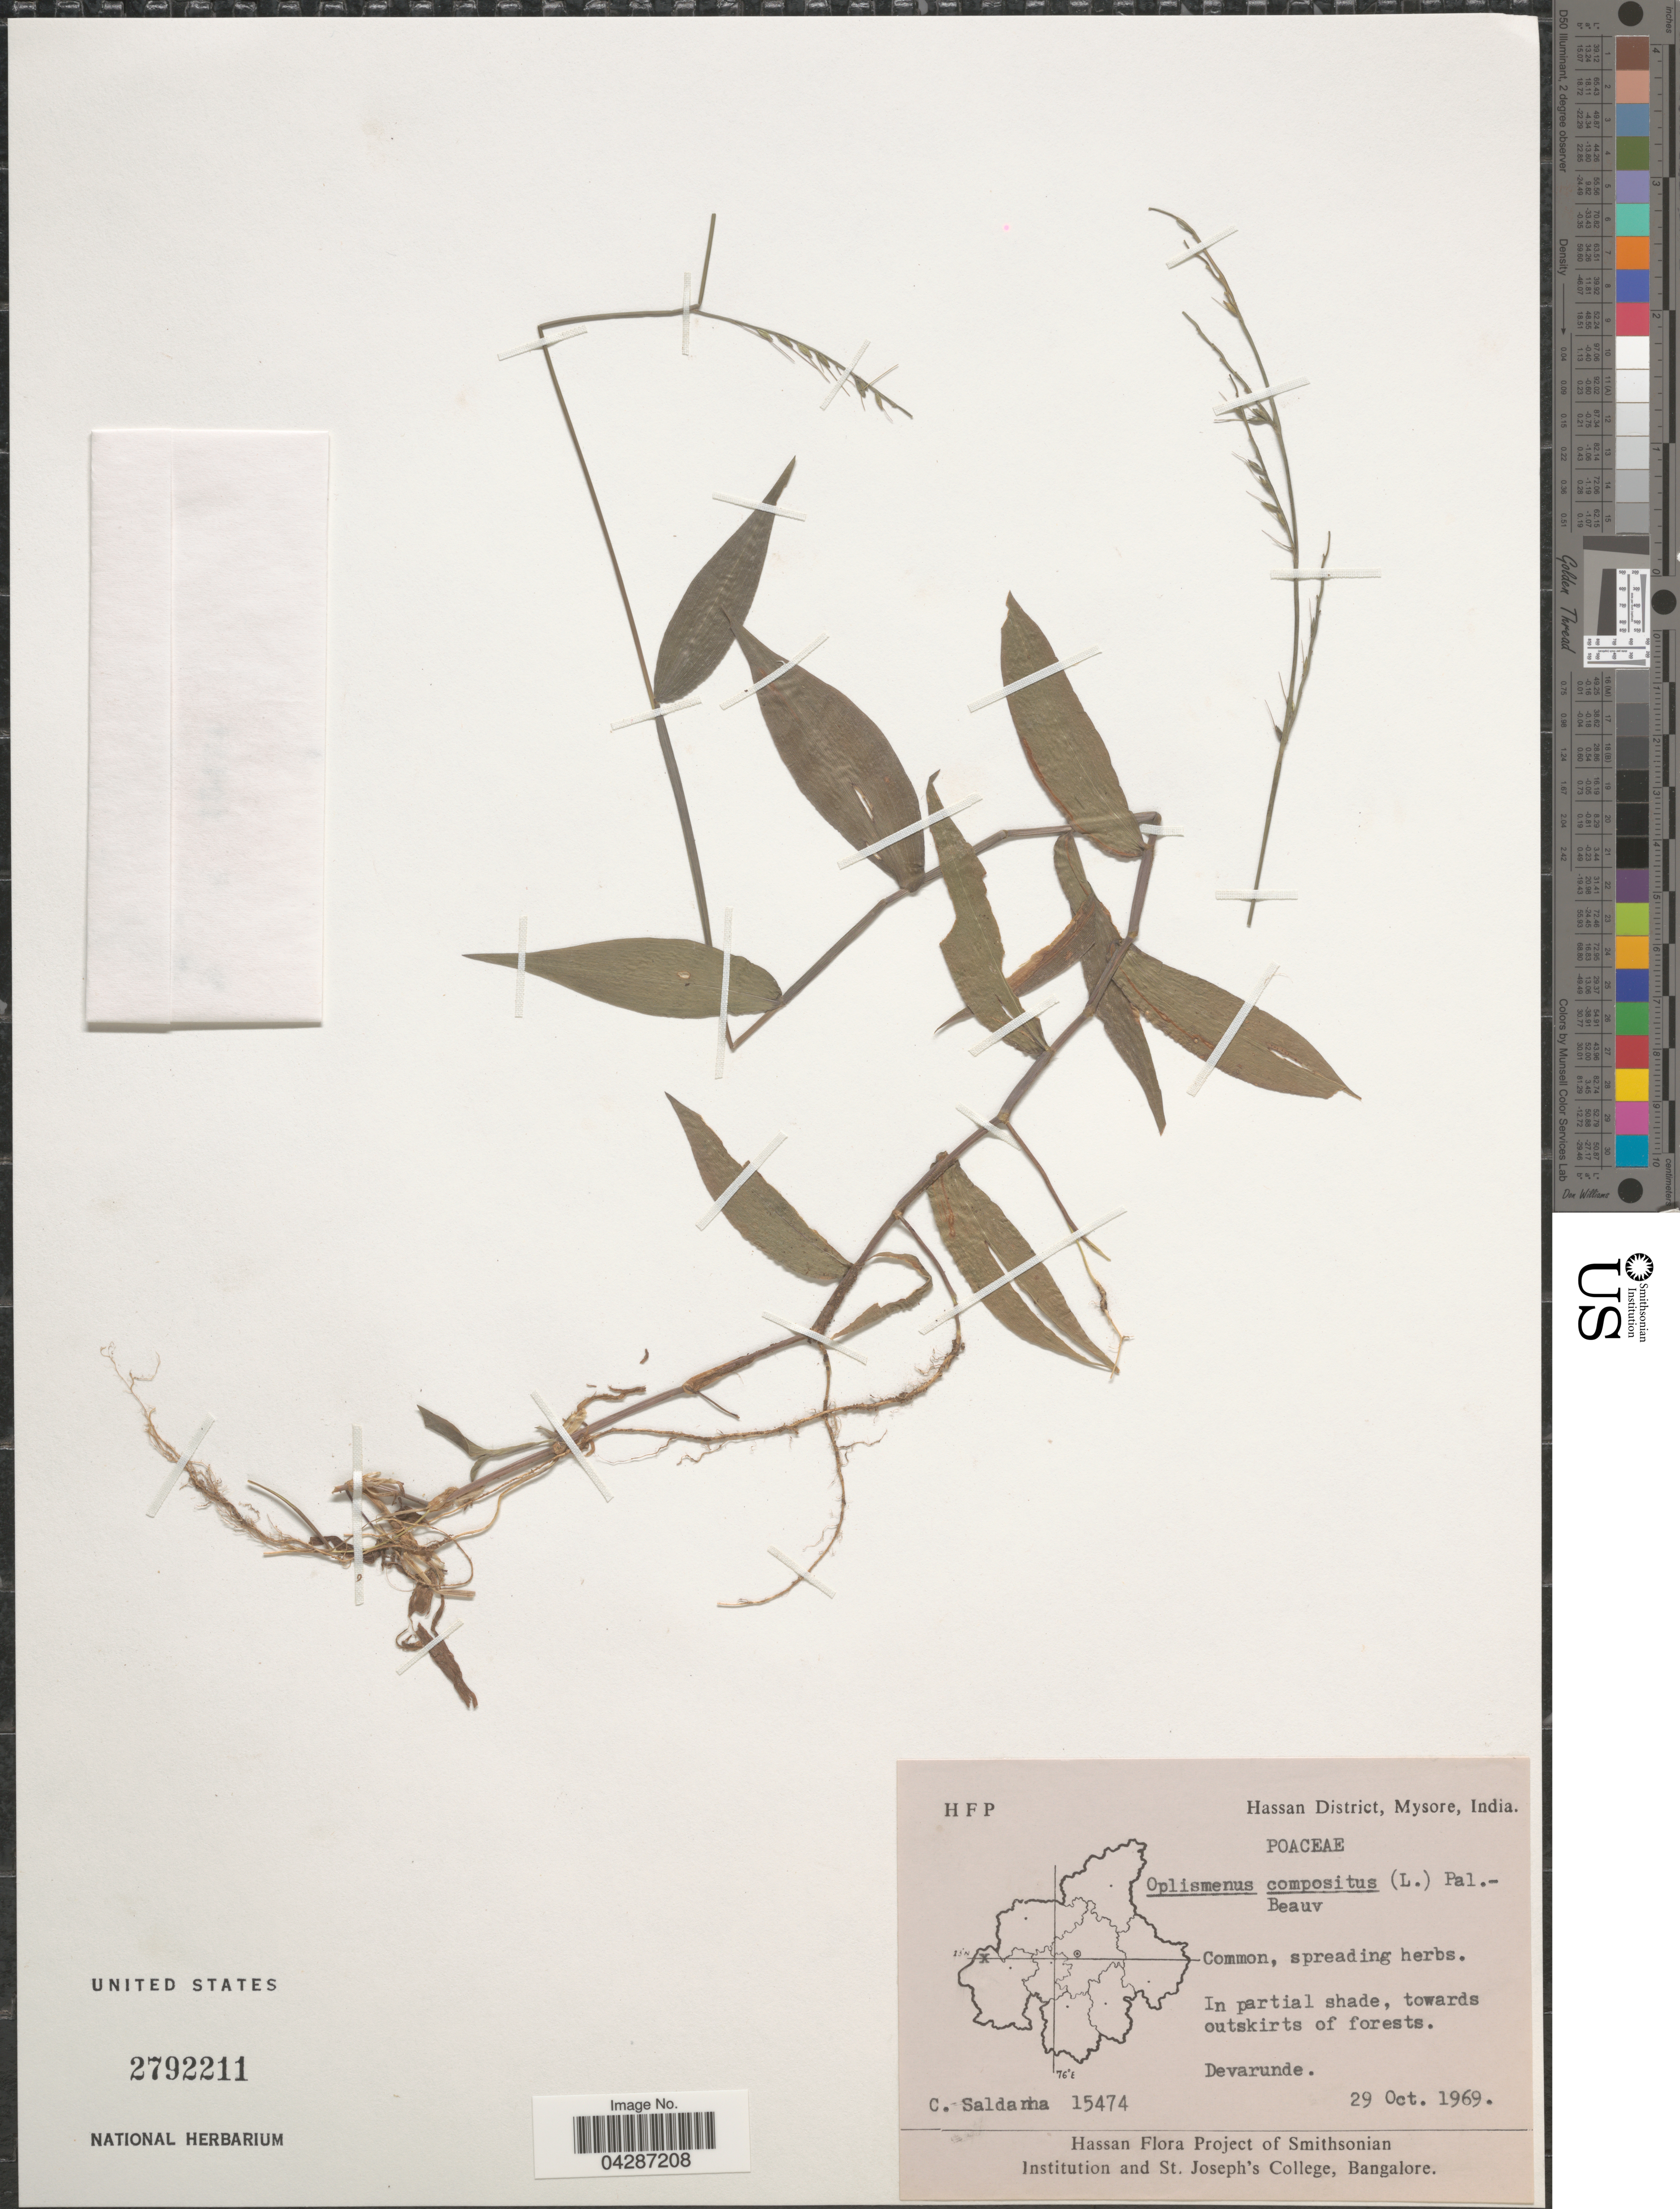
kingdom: Plantae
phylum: Tracheophyta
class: Liliopsida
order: Poales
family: Poaceae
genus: Oplismenus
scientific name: Oplismenus compositus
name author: (L.) P. Beauv.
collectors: C. Saldanha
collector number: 15474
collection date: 1969-10-29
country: India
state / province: Karnataka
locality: Hassan District, Mysore. In partial shade, towards outskirts of forests. Devarunde.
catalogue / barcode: US 2792211